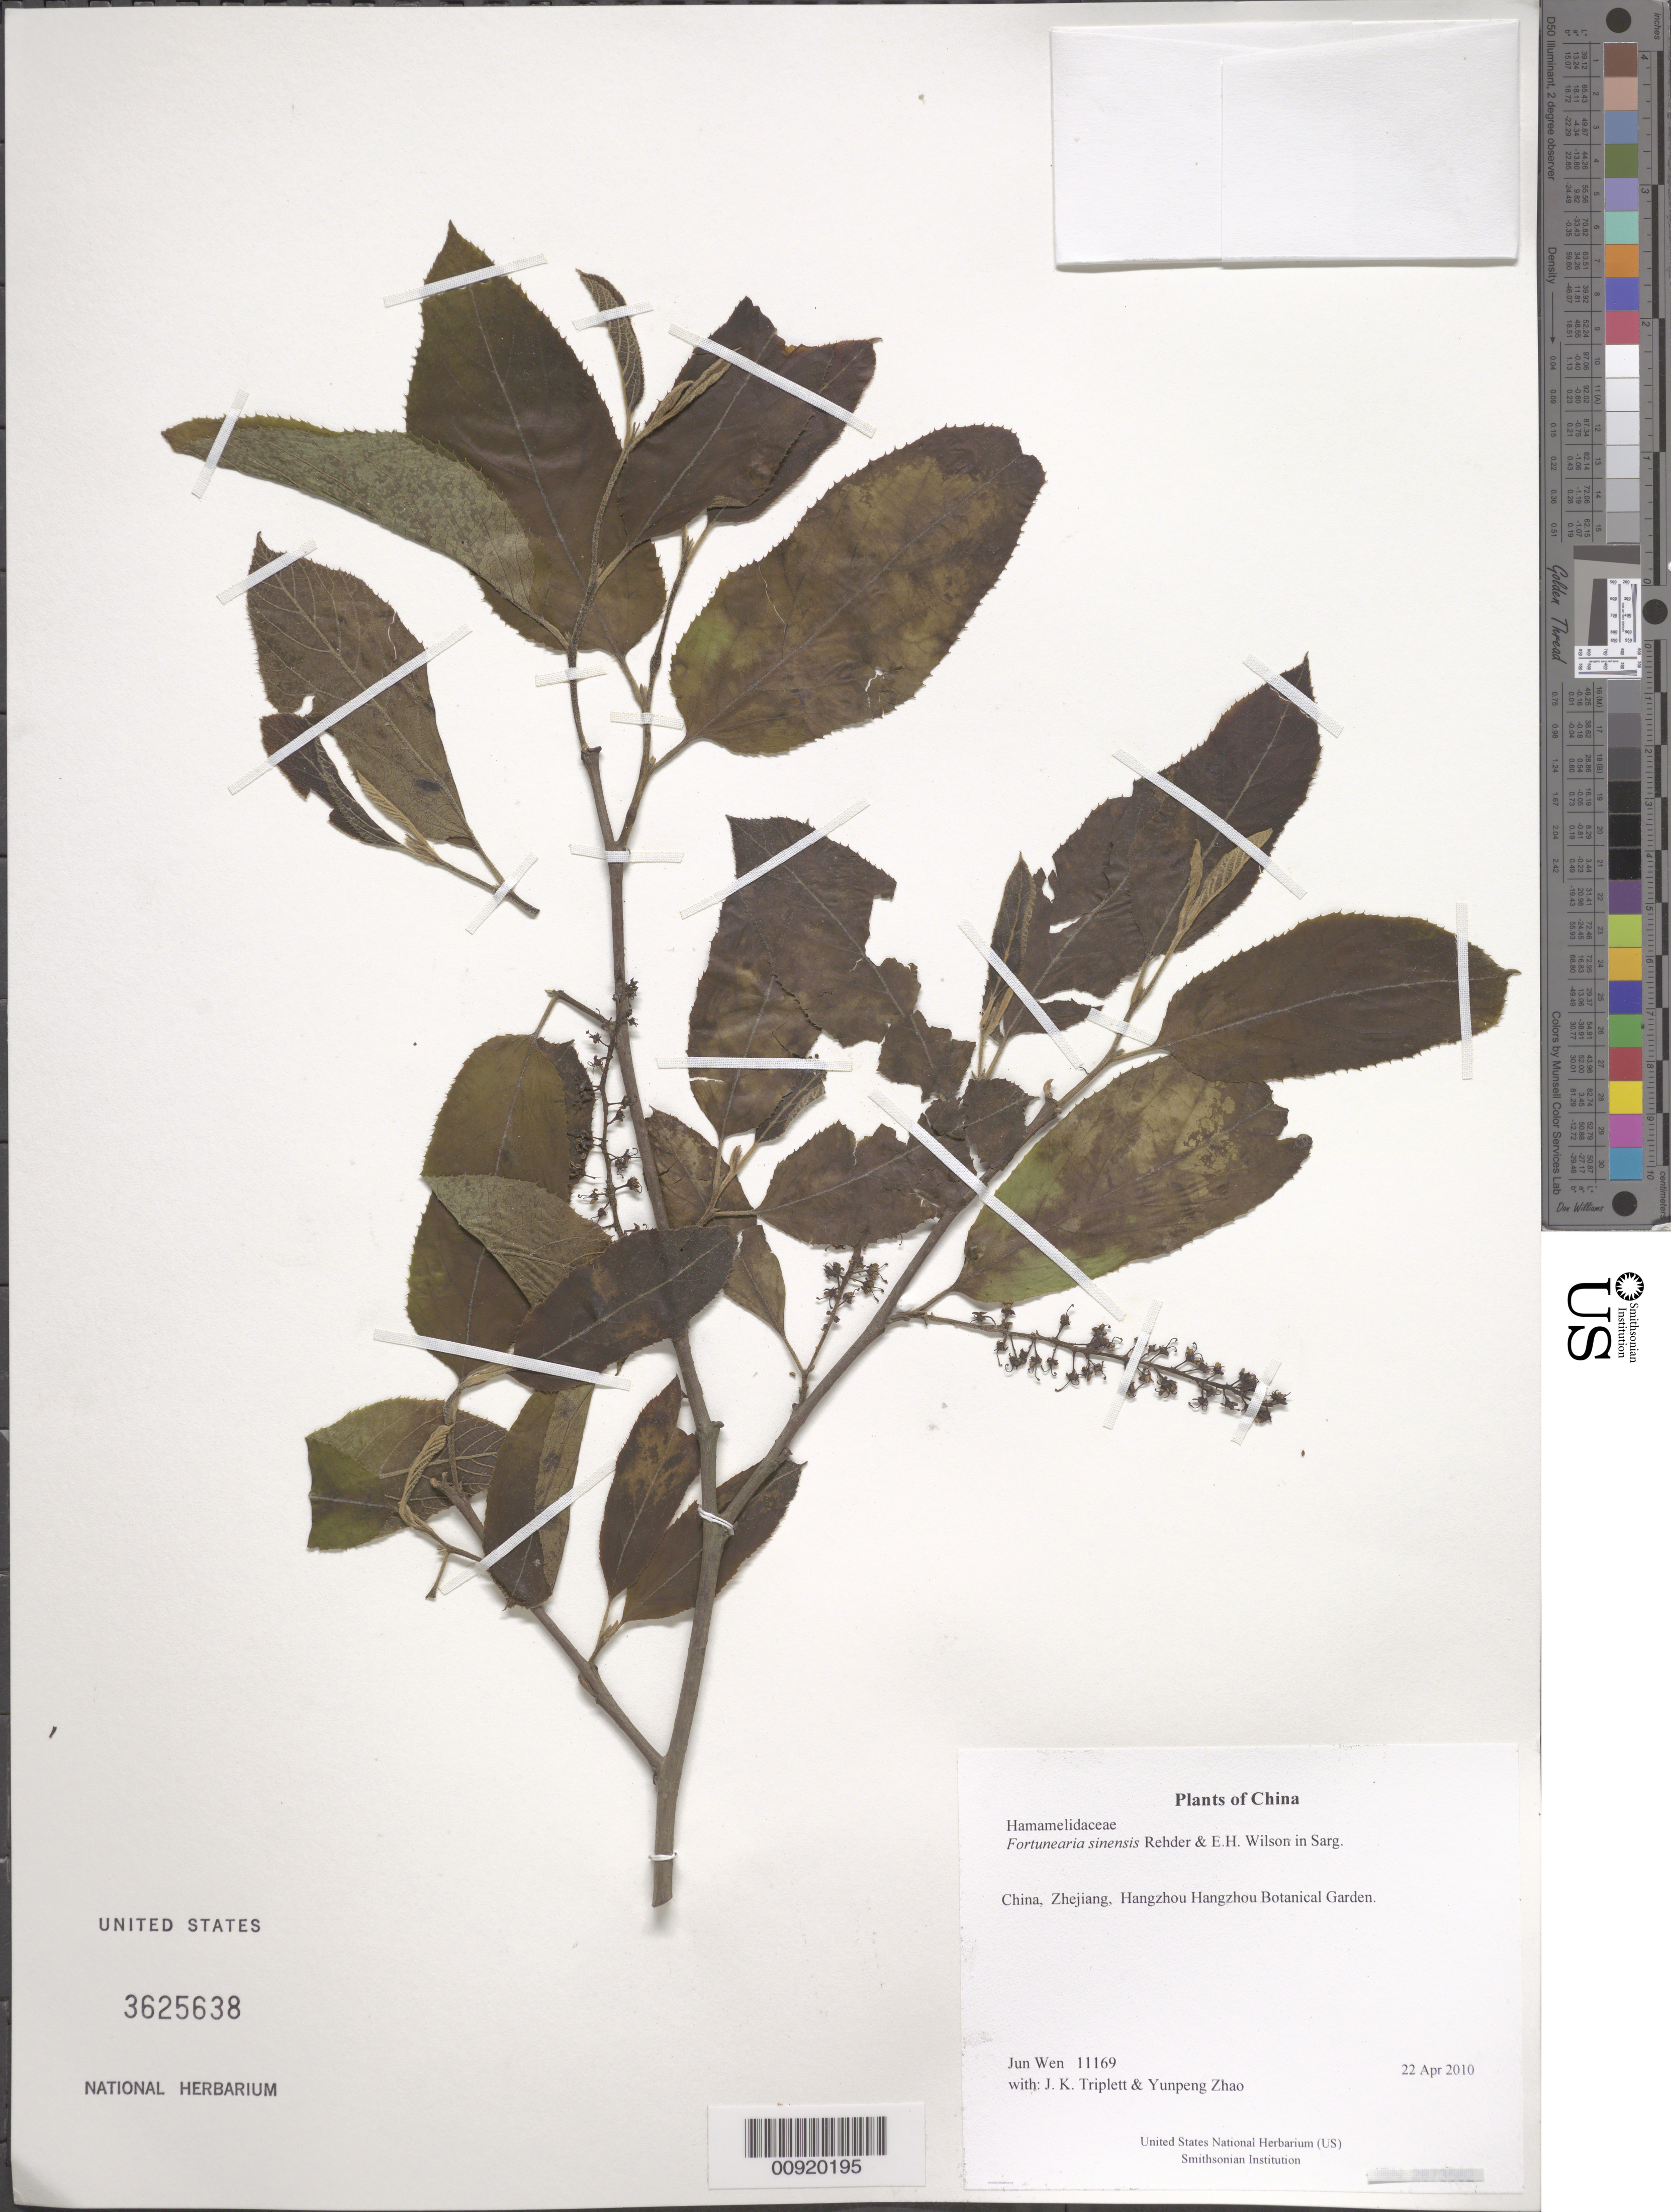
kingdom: Plantae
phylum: Tracheophyta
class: Magnoliopsida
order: Saxifragales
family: Hamamelidaceae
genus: Fortunearia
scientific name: Fortunearia sinensis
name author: Rehder & E.H. Wilson in Sarg.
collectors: J. Wen, J. K. Triplett & Yunpeng Zhao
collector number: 11169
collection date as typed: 22 Apr 2010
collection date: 2010-04-22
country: China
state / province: Zhejiang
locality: Hangzhou Hangzhou Botanical Garden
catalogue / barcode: US 3625638